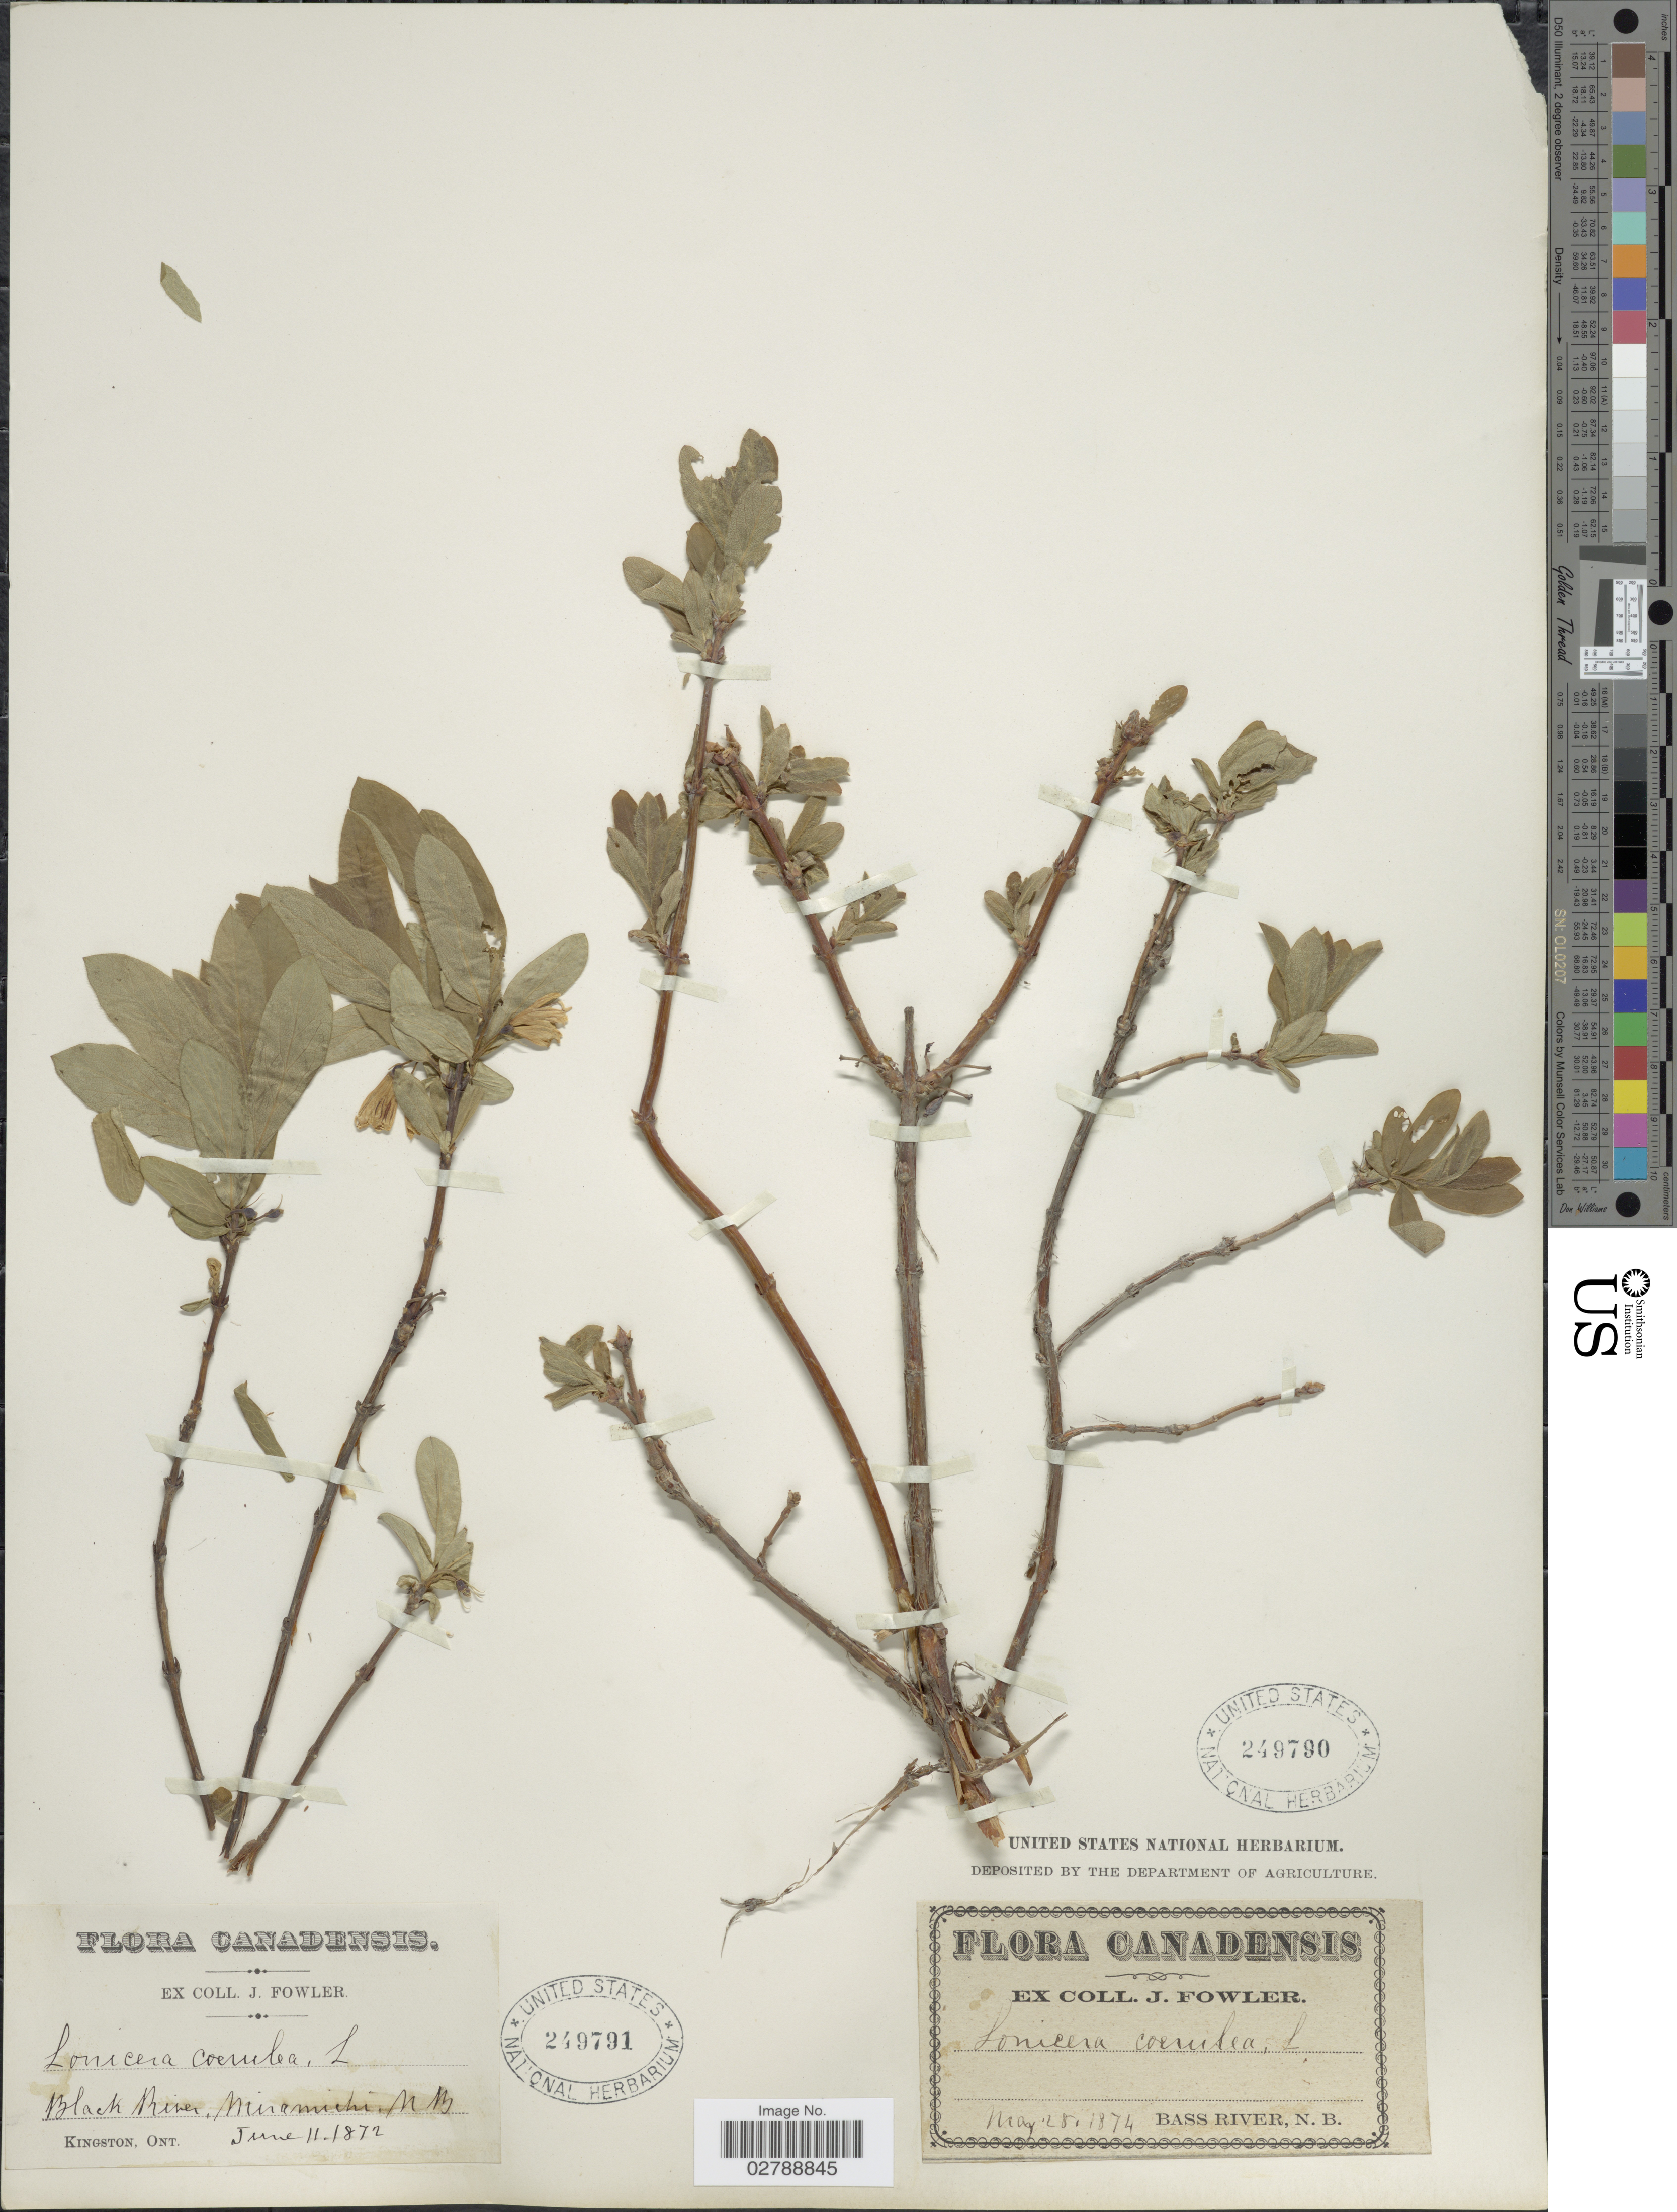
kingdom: Plantae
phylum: Tracheophyta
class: Magnoliopsida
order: Dipsacales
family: Caprifoliaceae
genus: Lonicera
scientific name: Lonicera caerulea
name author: L.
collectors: J. P. Fowler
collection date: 1874-05-28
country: Canada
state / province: New Brunswick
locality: Bass River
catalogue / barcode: US 249790-2